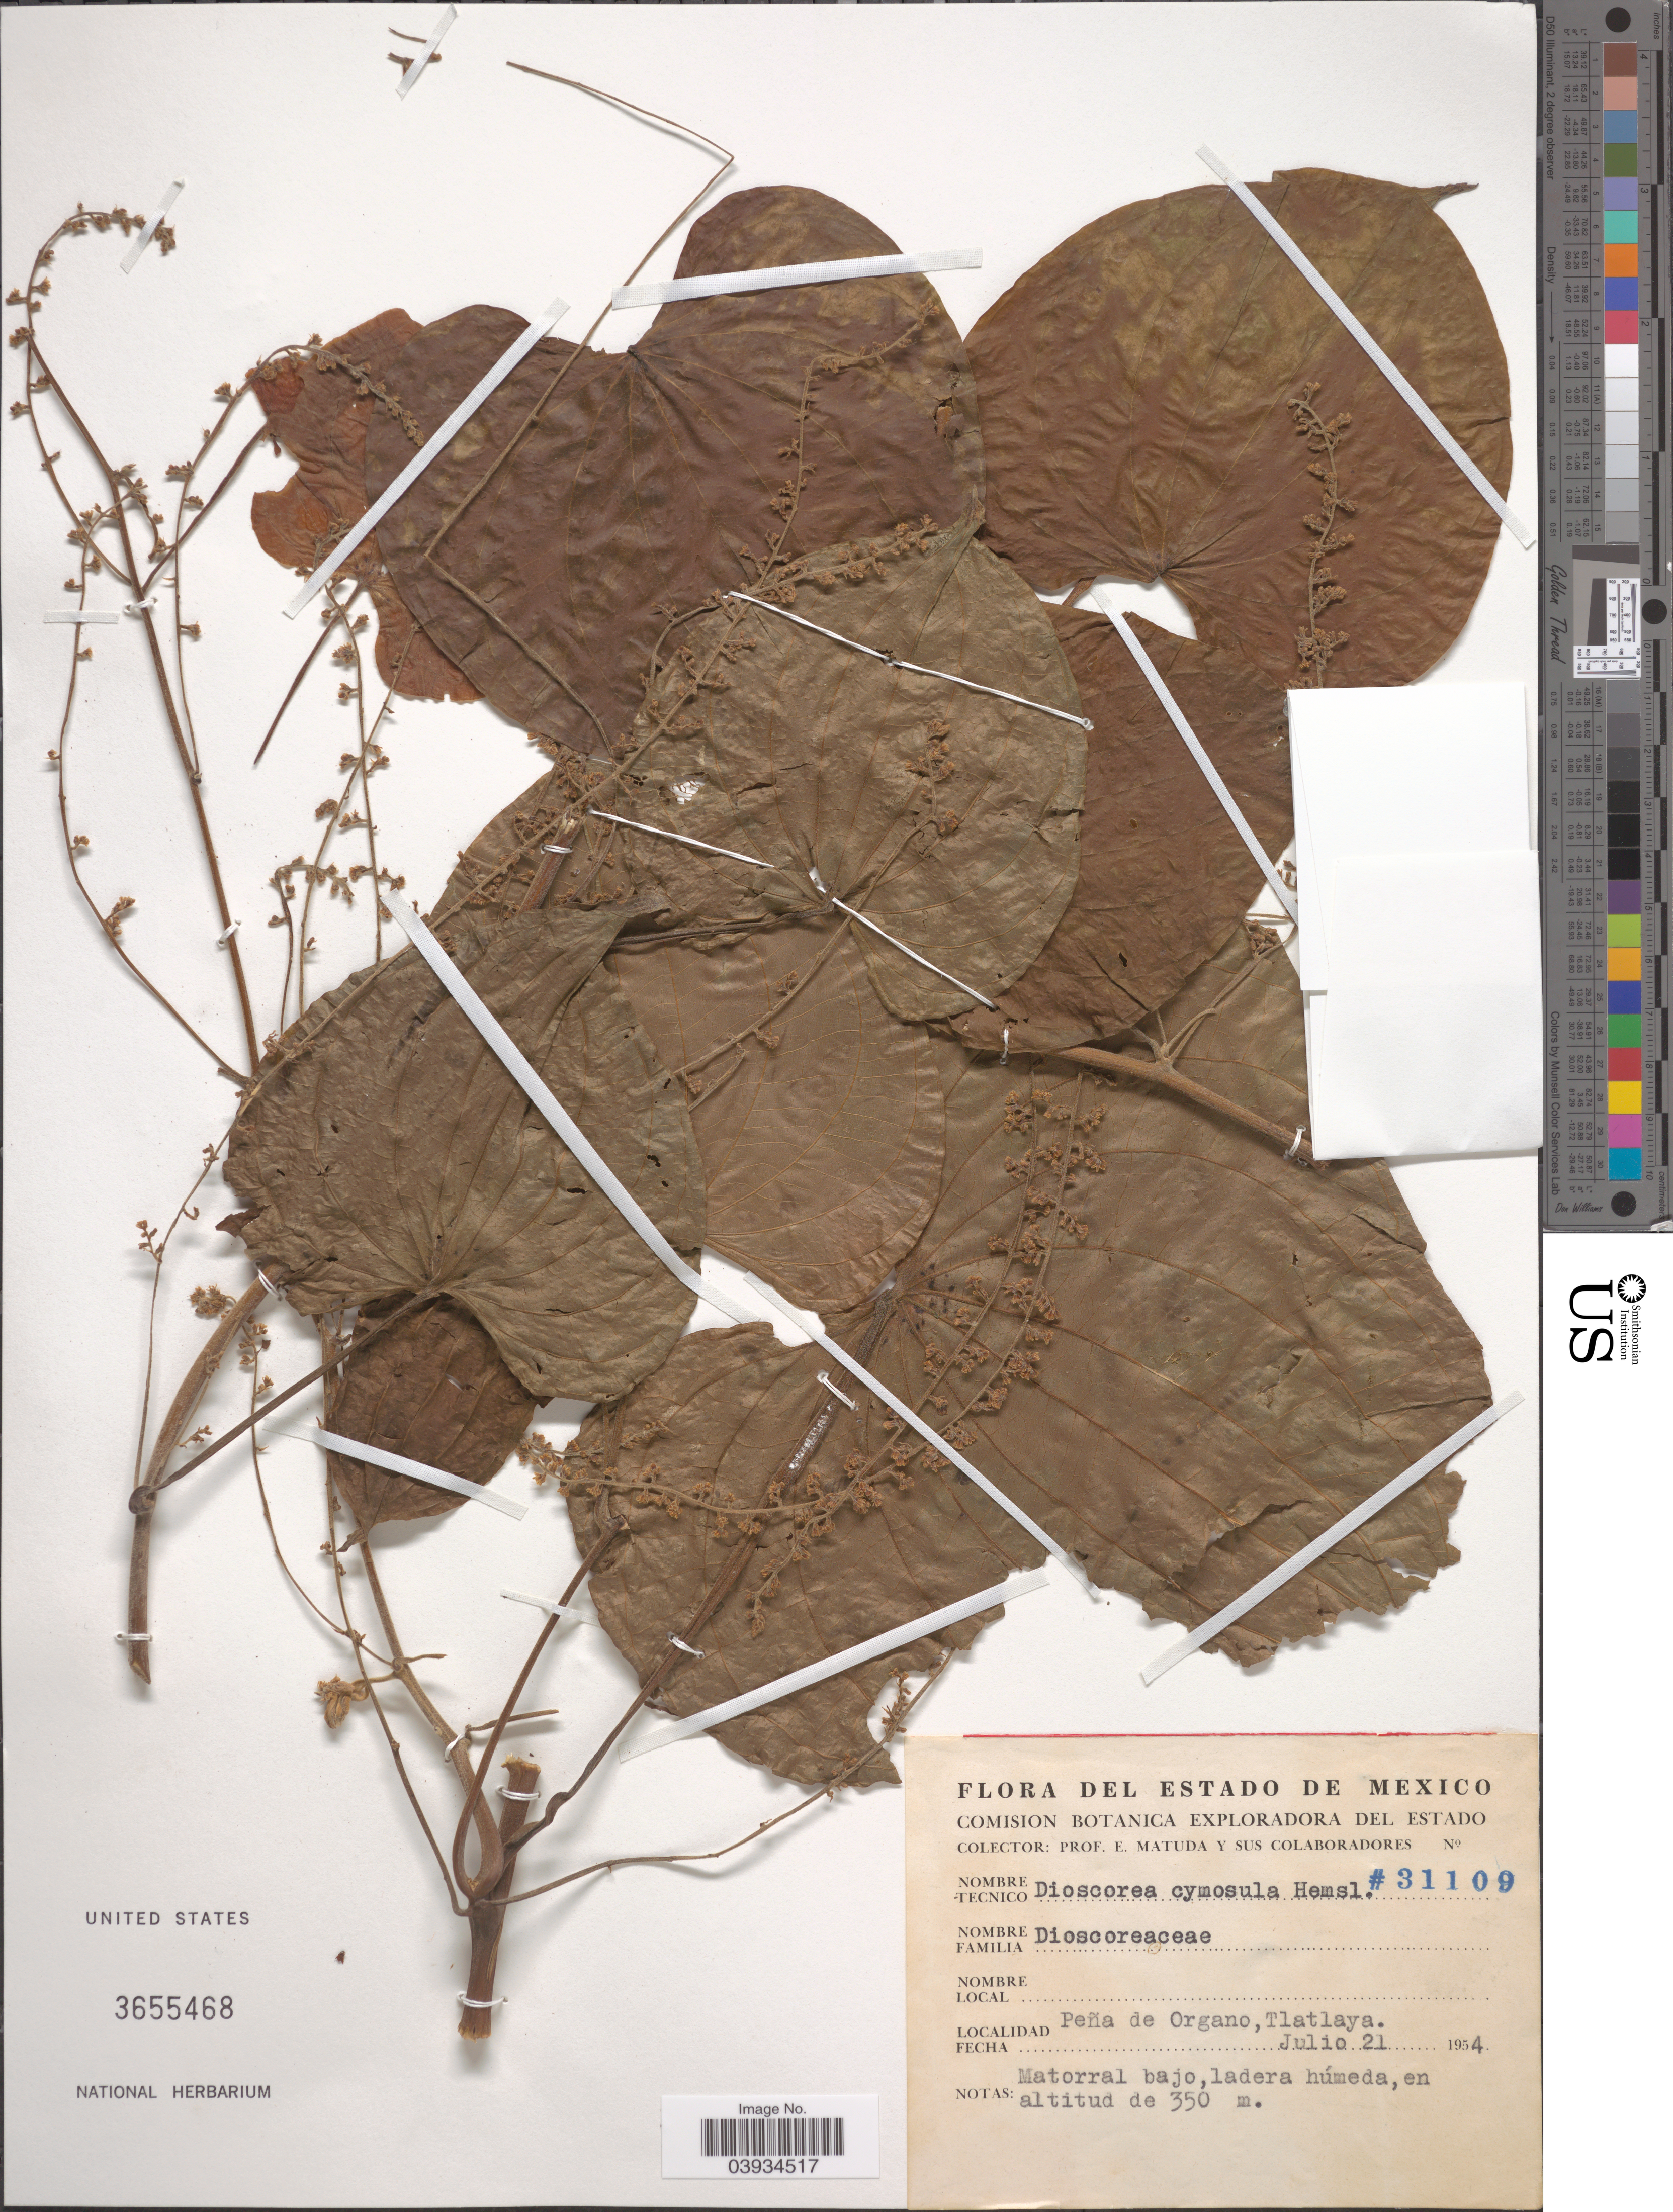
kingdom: Plantae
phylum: Tracheophyta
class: Liliopsida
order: Dioscoreales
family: Dioscoreaceae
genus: Dioscorea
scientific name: Dioscorea cymosula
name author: Hemsl.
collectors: E. Matuda & Sus Colaboradores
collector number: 31109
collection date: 1954-07-21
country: Mexico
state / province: México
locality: Peña de Organo, Tlatlaya. Matorral bajo.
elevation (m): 350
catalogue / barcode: US 3655468